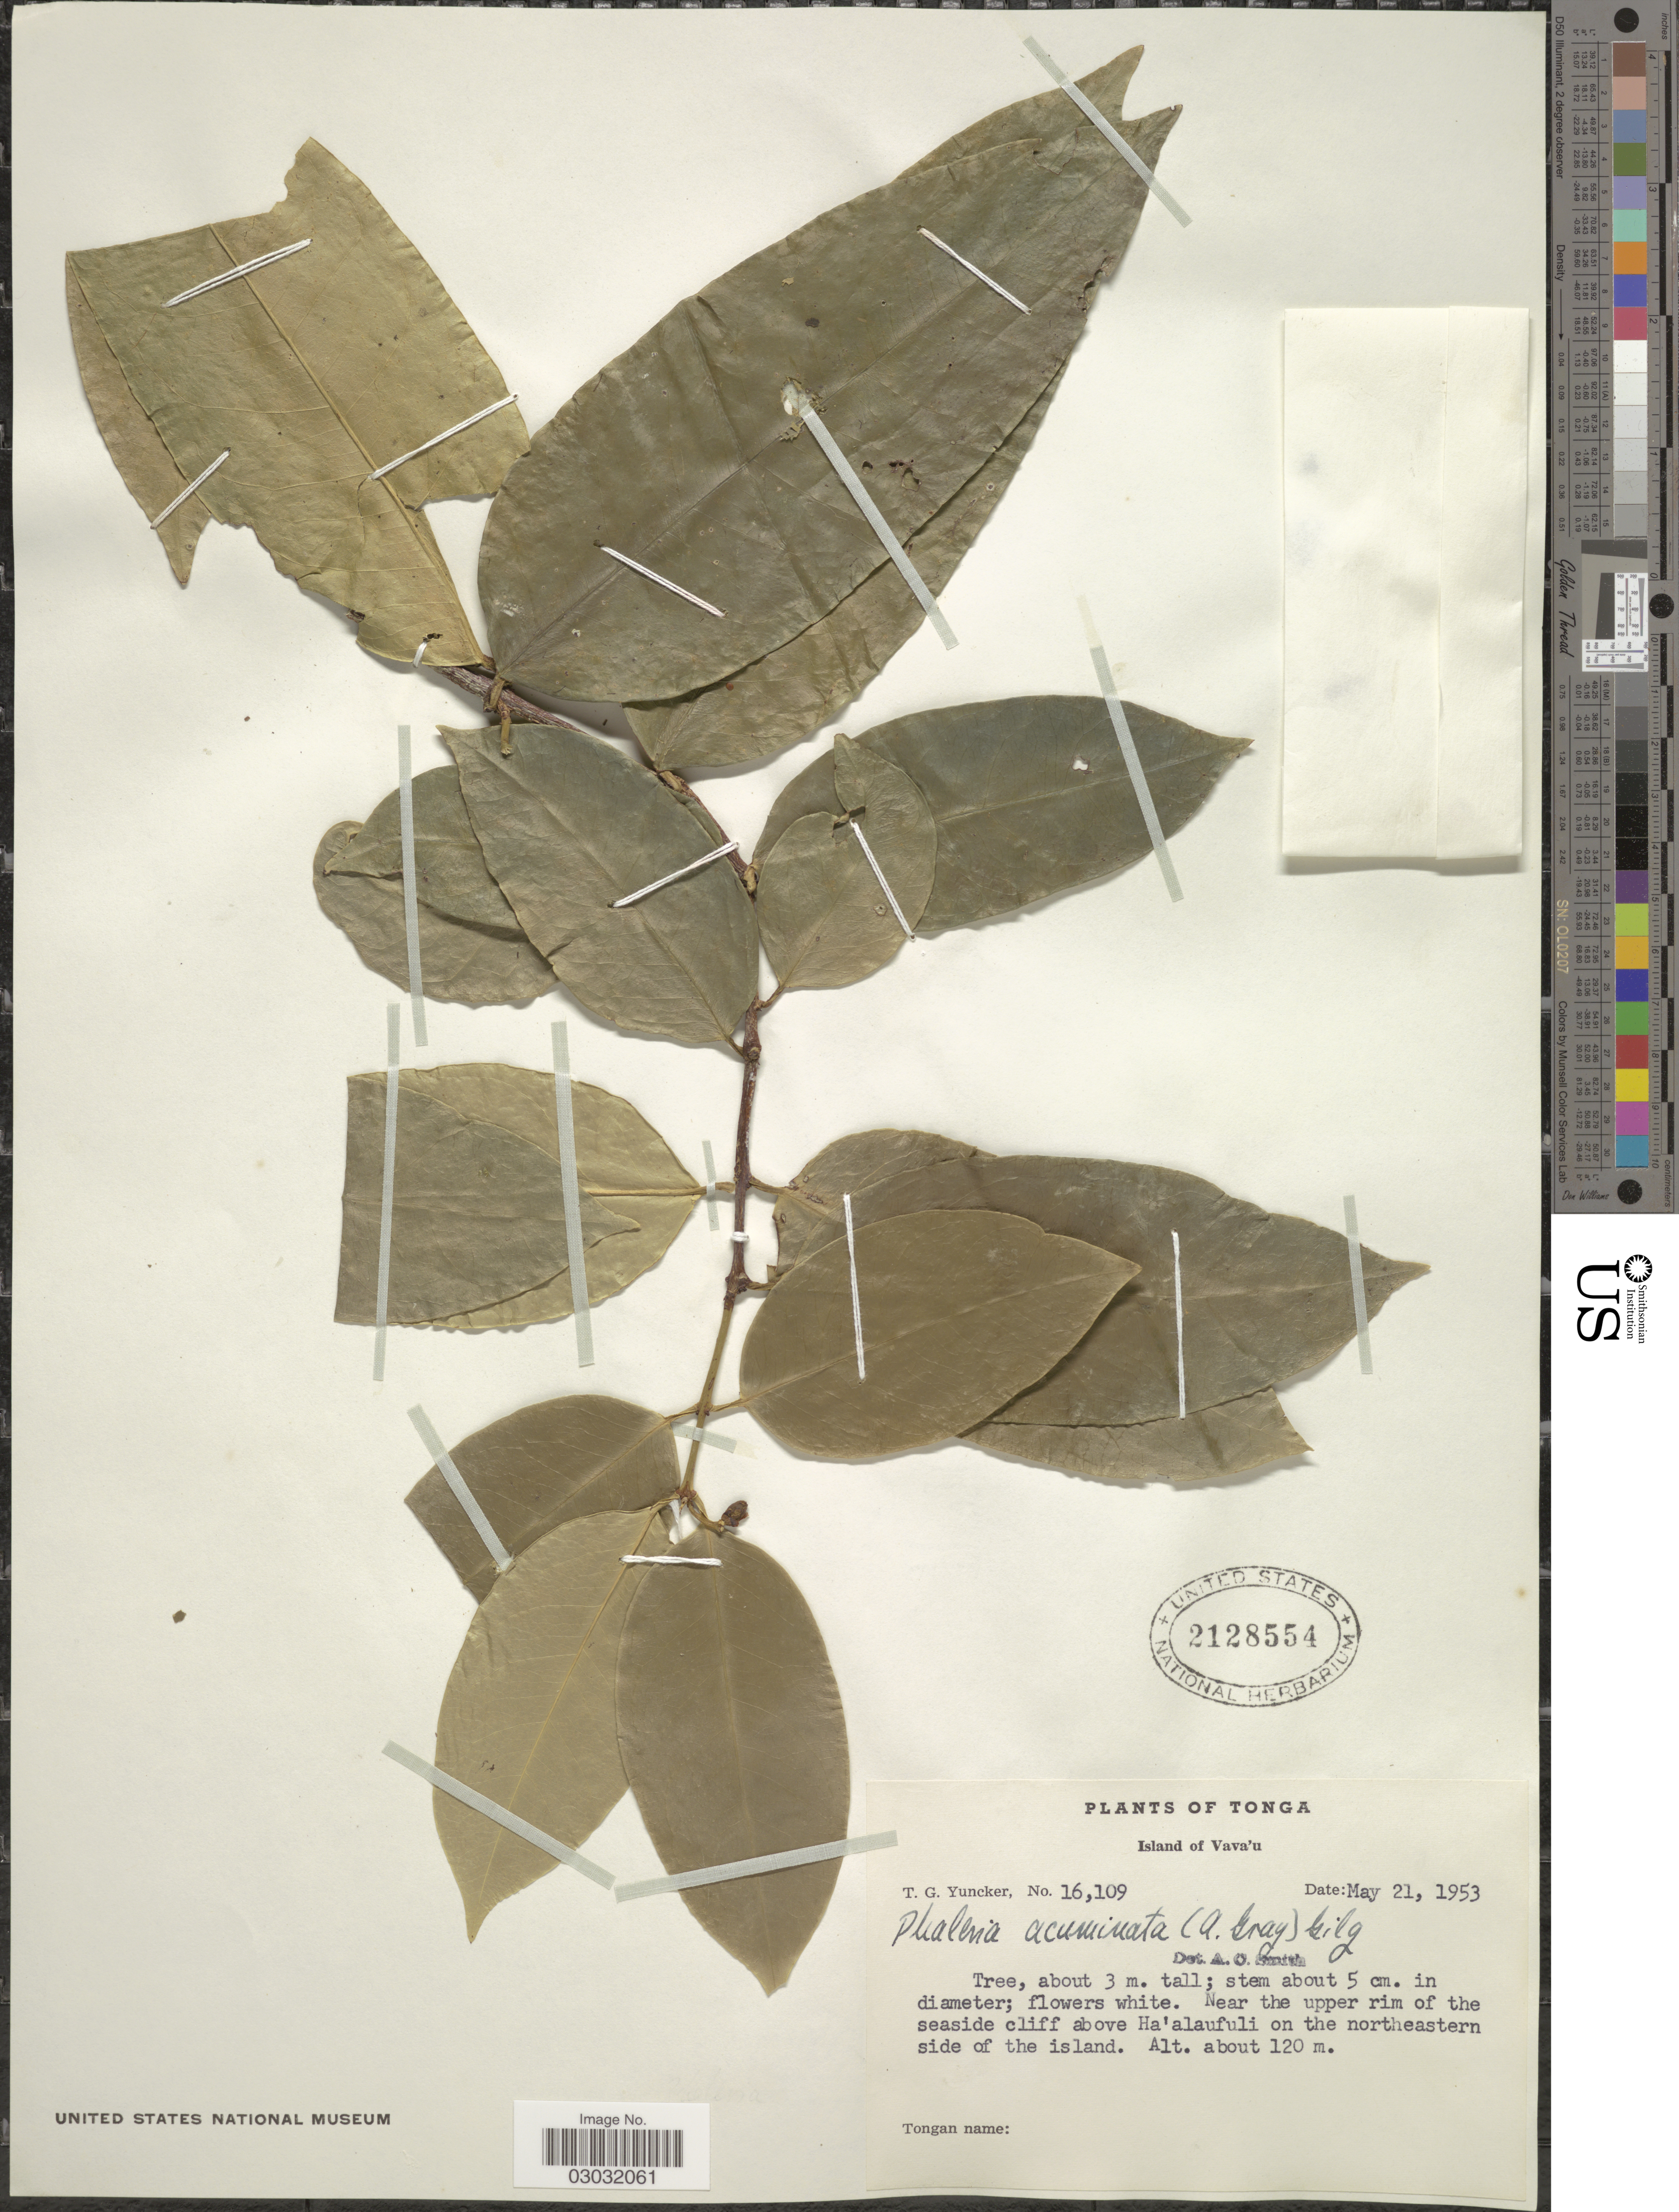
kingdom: Plantae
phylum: Tracheophyta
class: Magnoliopsida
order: Malvales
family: Thymelaeaceae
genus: Phaleria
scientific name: Phaleria acuminata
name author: (A. Gray) Gilg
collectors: T. G. Yuncker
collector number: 16109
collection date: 1953-05-21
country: Tonga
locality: Island of Vava'u, Near the upper rim of the seaside cliff above Ha'alaufuli on the northeastern side of the island.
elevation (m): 120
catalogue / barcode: US 2128554